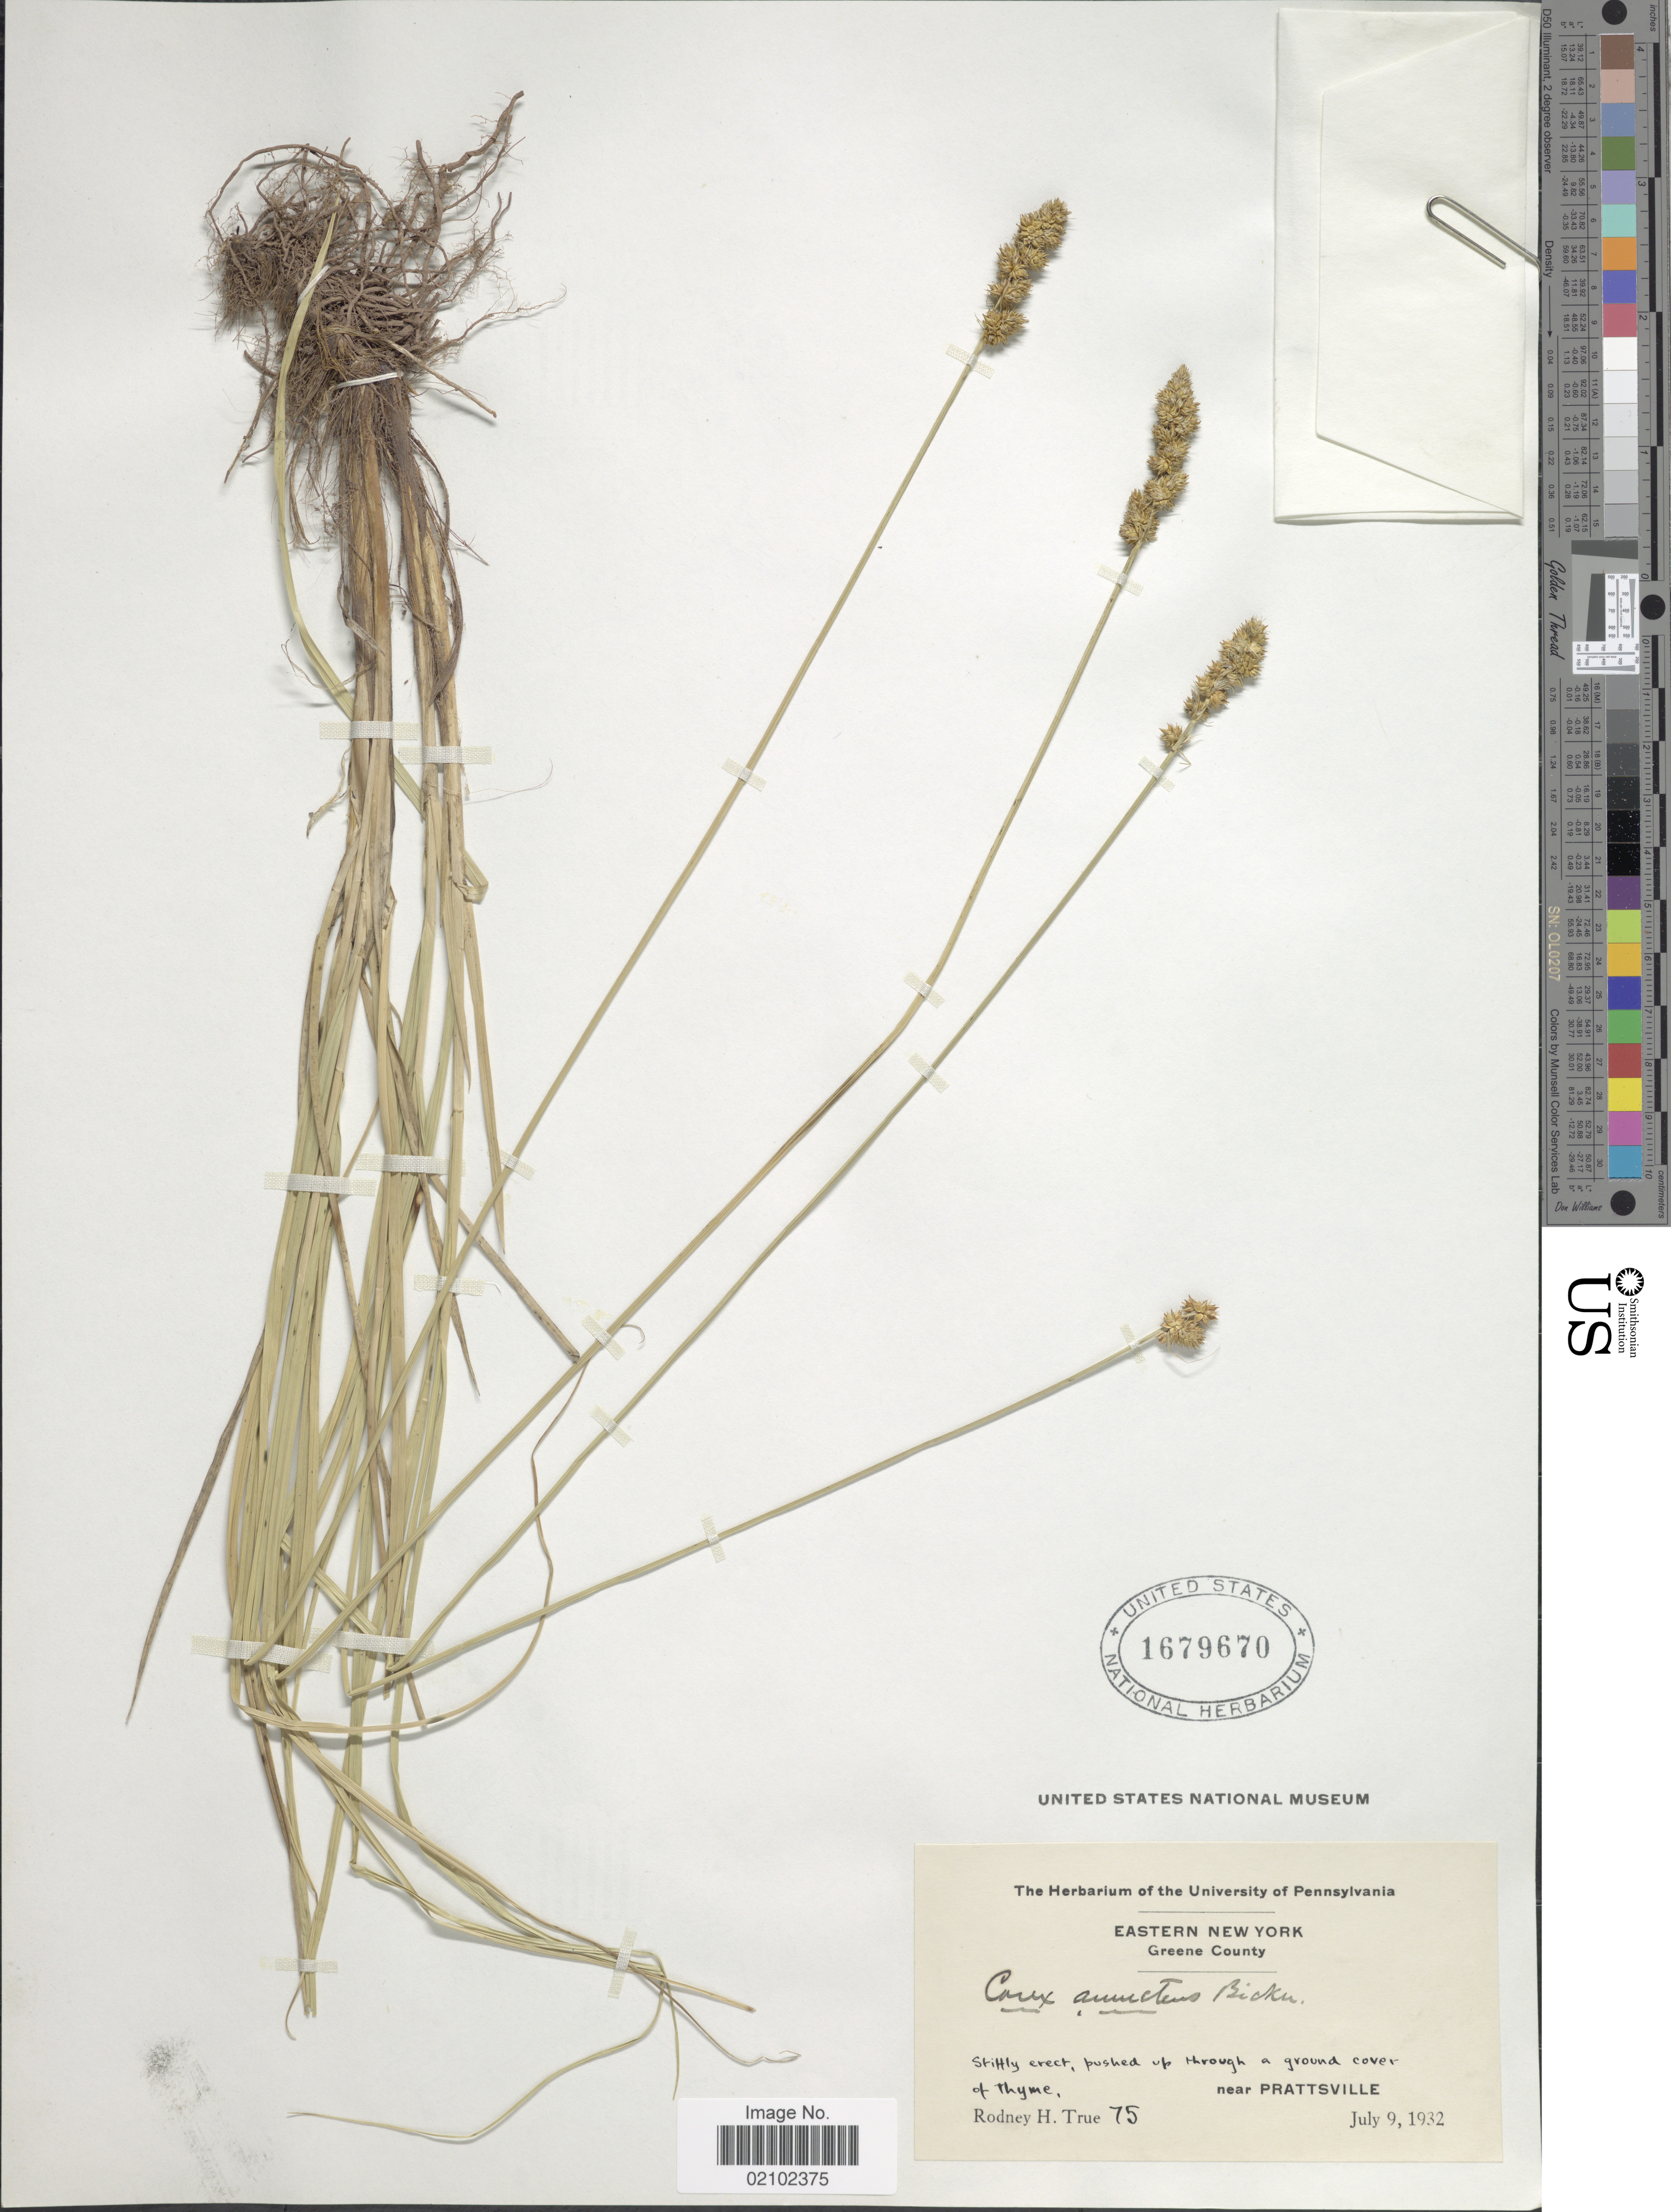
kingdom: Plantae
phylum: Tracheophyta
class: Liliopsida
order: Poales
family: Cyperaceae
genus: Carex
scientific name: Carex annectens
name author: (E.P. Bicknell) E.P. Bicknell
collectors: R. H. True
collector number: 75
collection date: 1932-07-09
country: United States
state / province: New York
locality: Eastern New York, Ground cover of Thyme near Prattsville. Greene County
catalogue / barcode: US 1679670